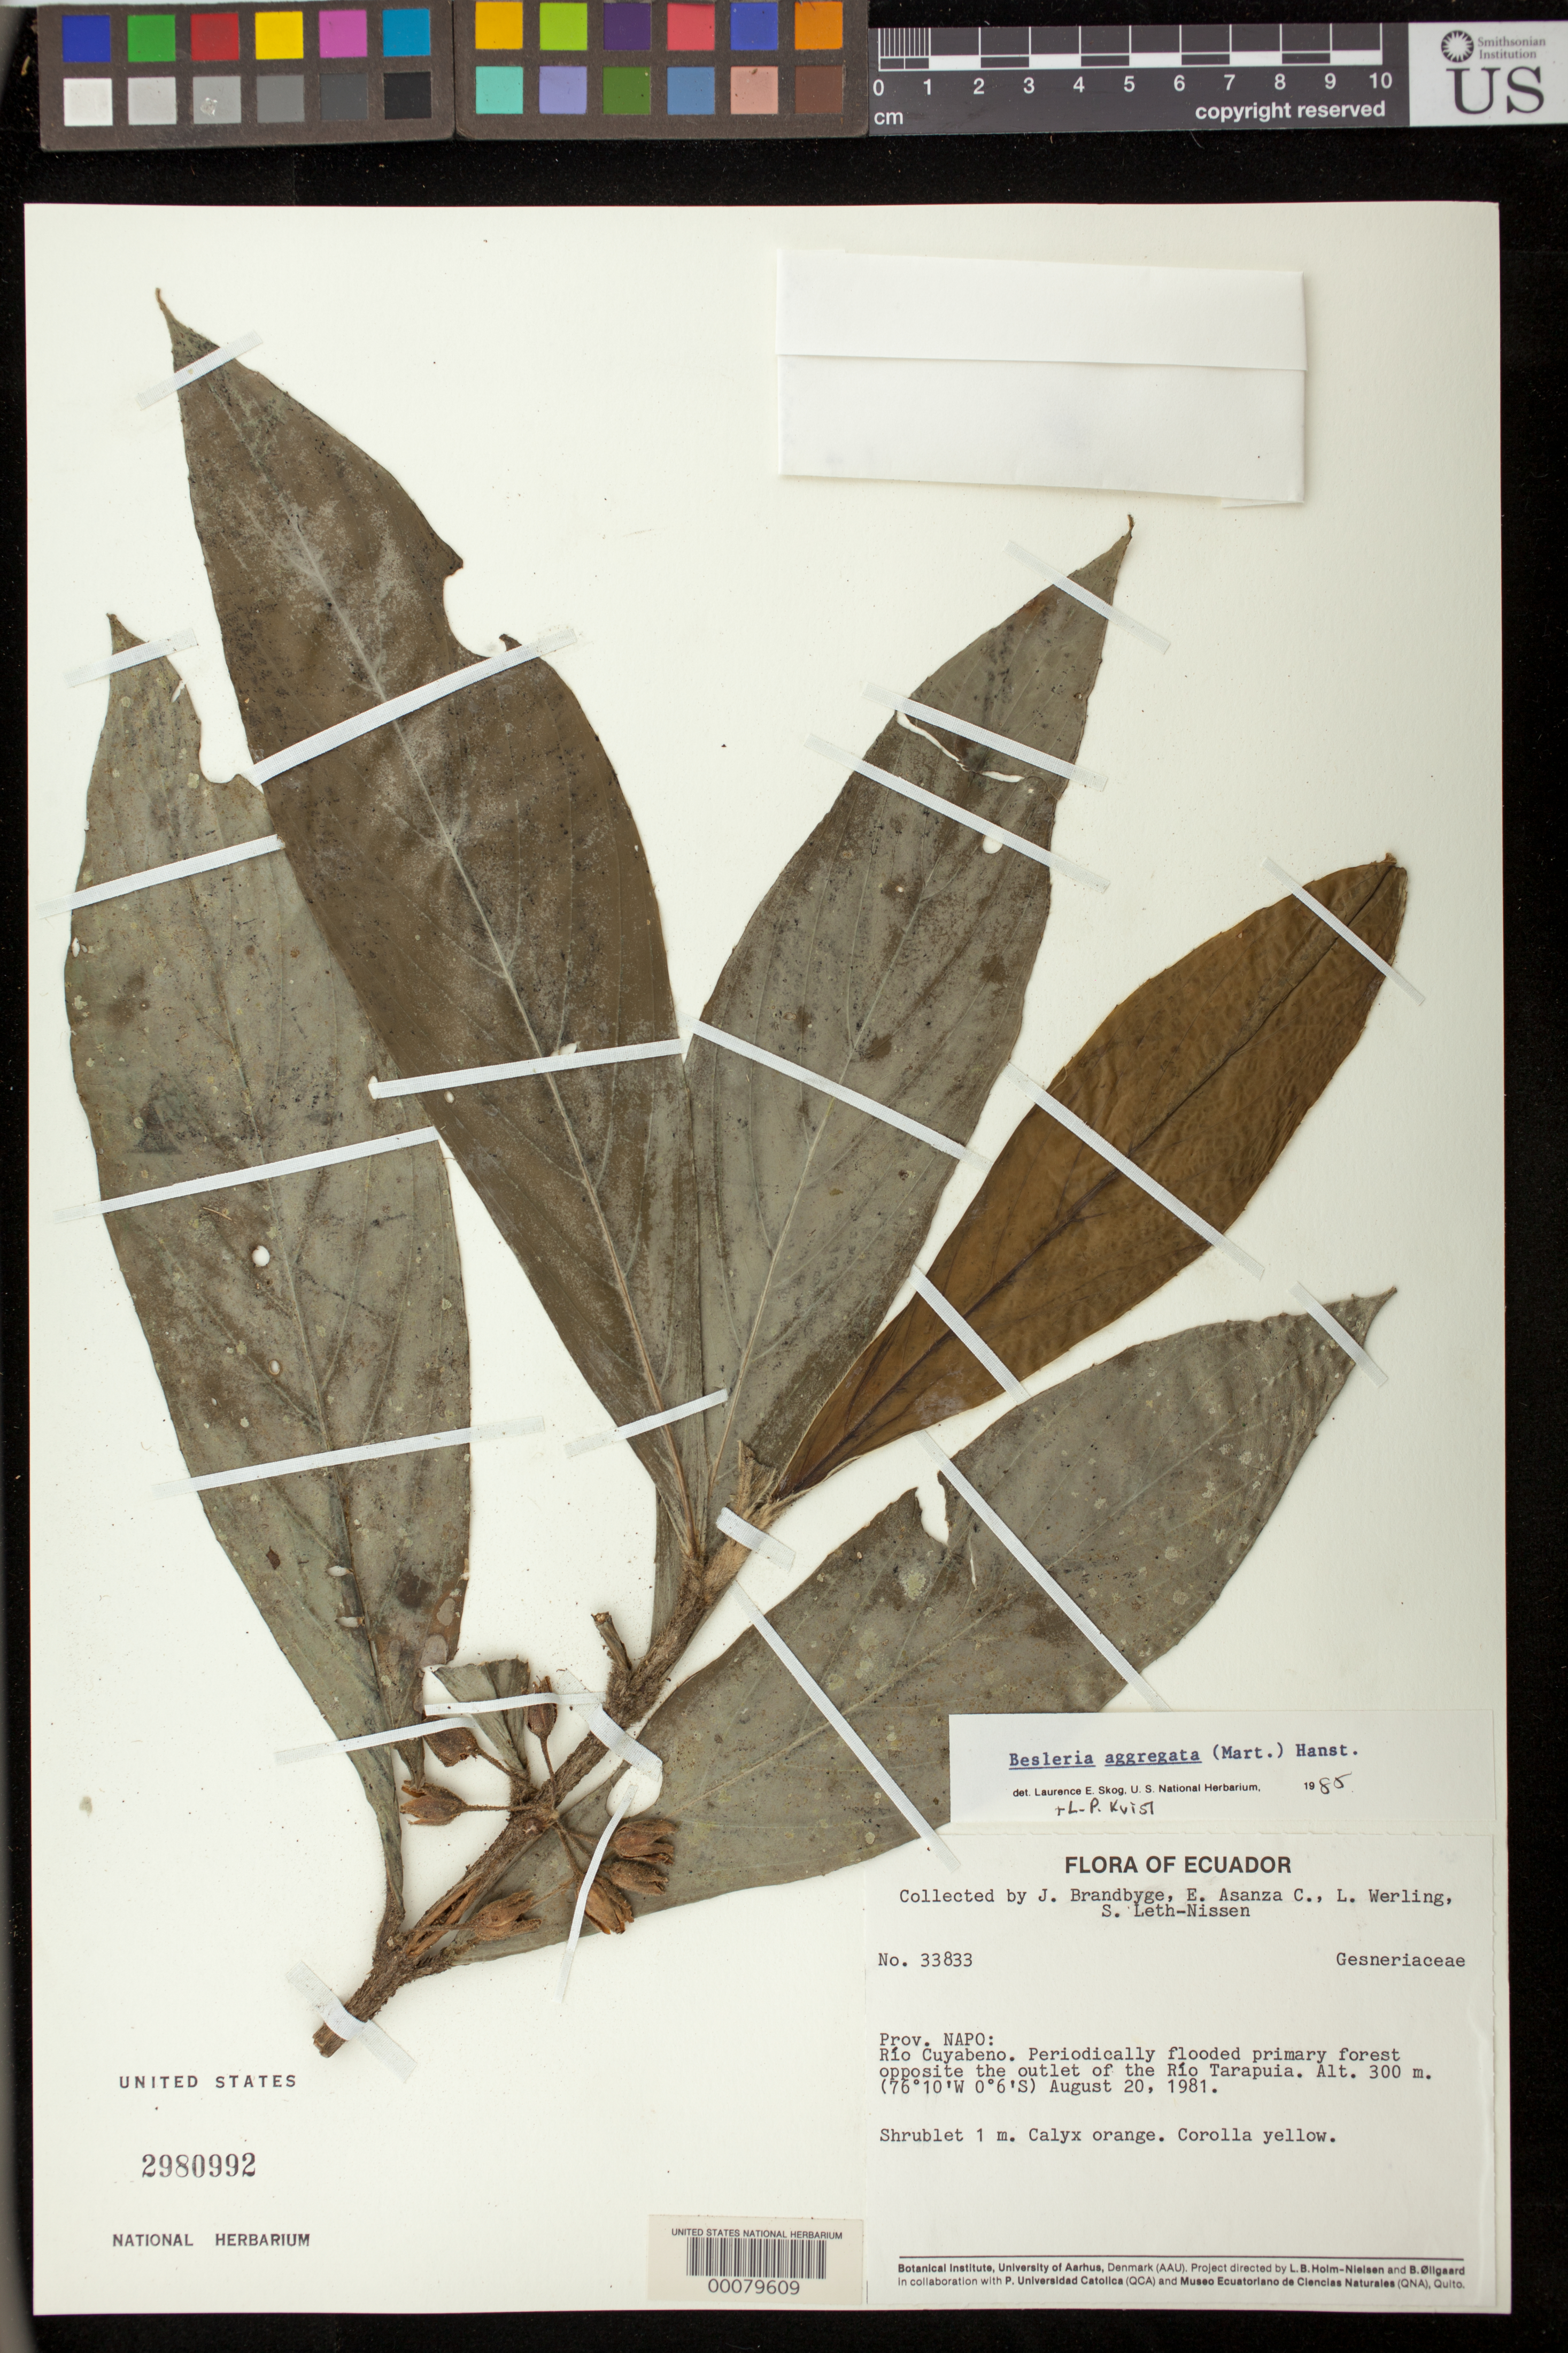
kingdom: Plantae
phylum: Tracheophyta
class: Magnoliopsida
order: Lamiales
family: Gesneriaceae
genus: Besleria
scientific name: Besleria aggregata var. aggregata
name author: (Mart.) Hanst.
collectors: J. Brandbyge, E. Asanza C., L. Werling & S. Leth-Nissen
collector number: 33833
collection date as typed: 20 Aug 1981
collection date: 1981-08-20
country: Ecuador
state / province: Sucumbíos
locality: Napo.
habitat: Periodically flooded primary forest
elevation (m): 300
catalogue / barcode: US 2980992